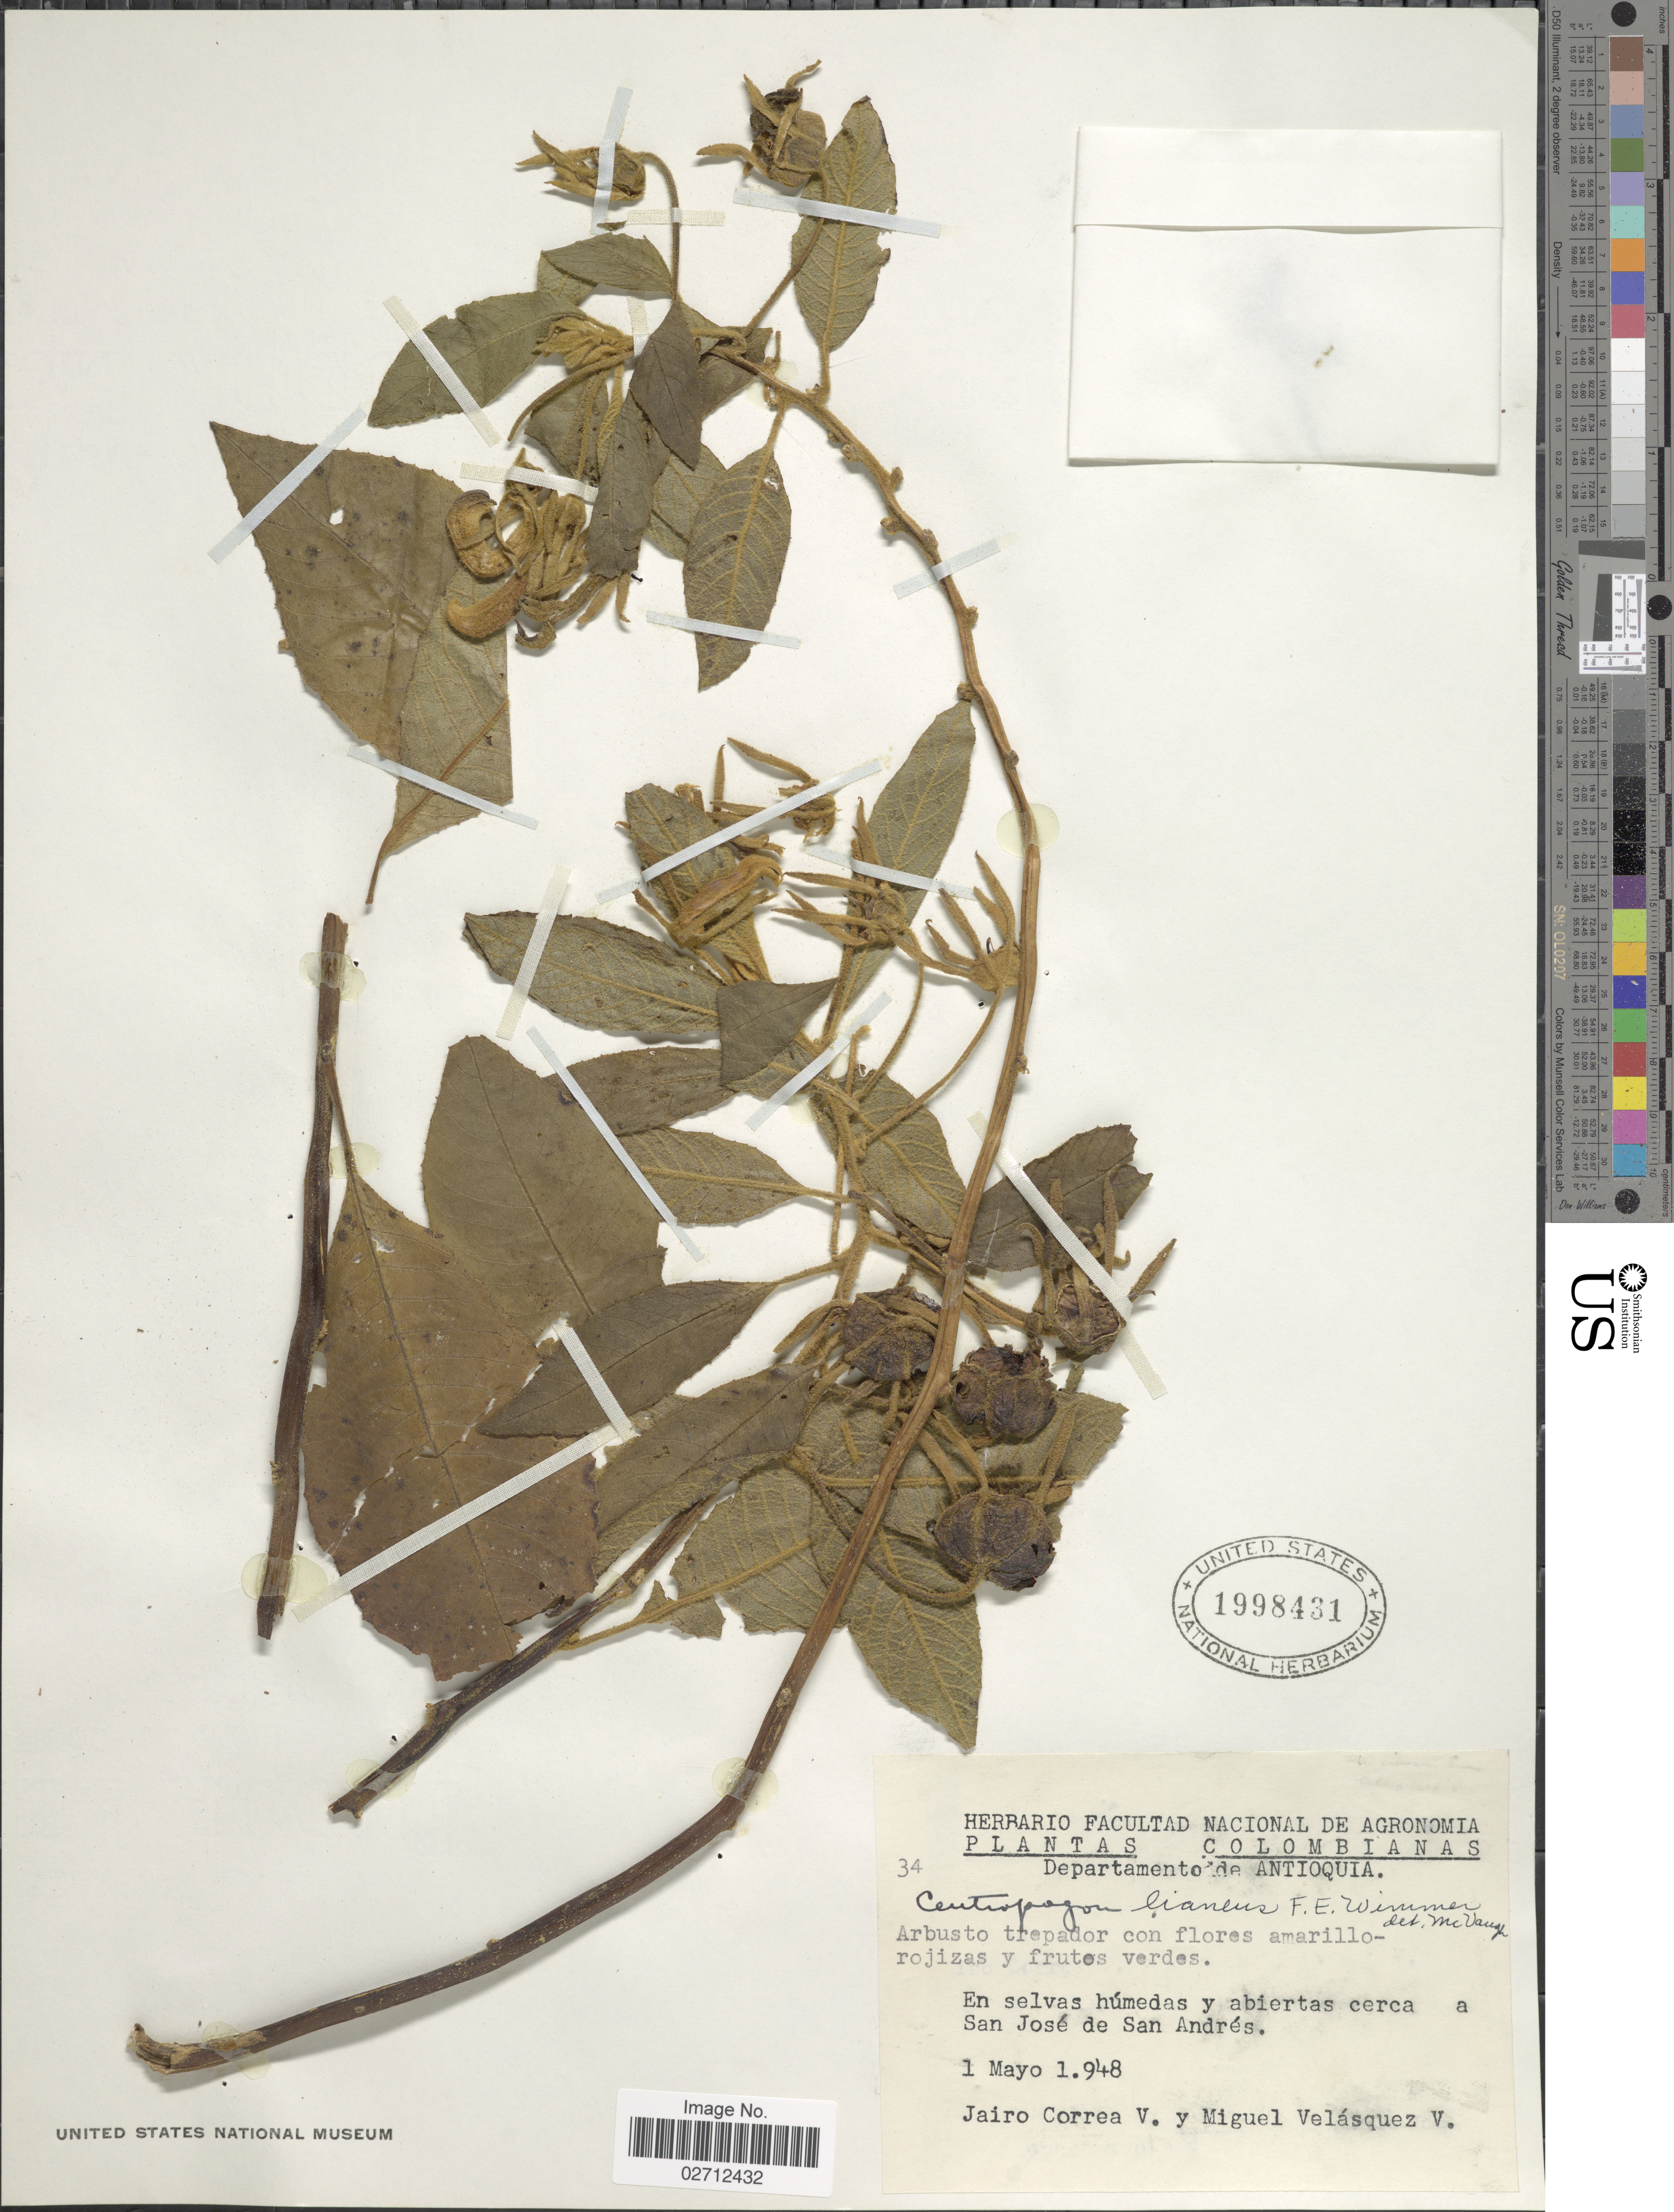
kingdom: Plantae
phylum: Tracheophyta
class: Magnoliopsida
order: Asterales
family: Campanulaceae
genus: Centropogon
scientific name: Centropogon lianeus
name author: E. Wimm.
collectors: J. Correa V. & M. Velasquez V.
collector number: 34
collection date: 1948-05-01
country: Colombia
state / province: Antioquia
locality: Departamento de Antioquia, En selvas húmedas y abiertas cerca a San José de San Andrés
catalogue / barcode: US 1998431